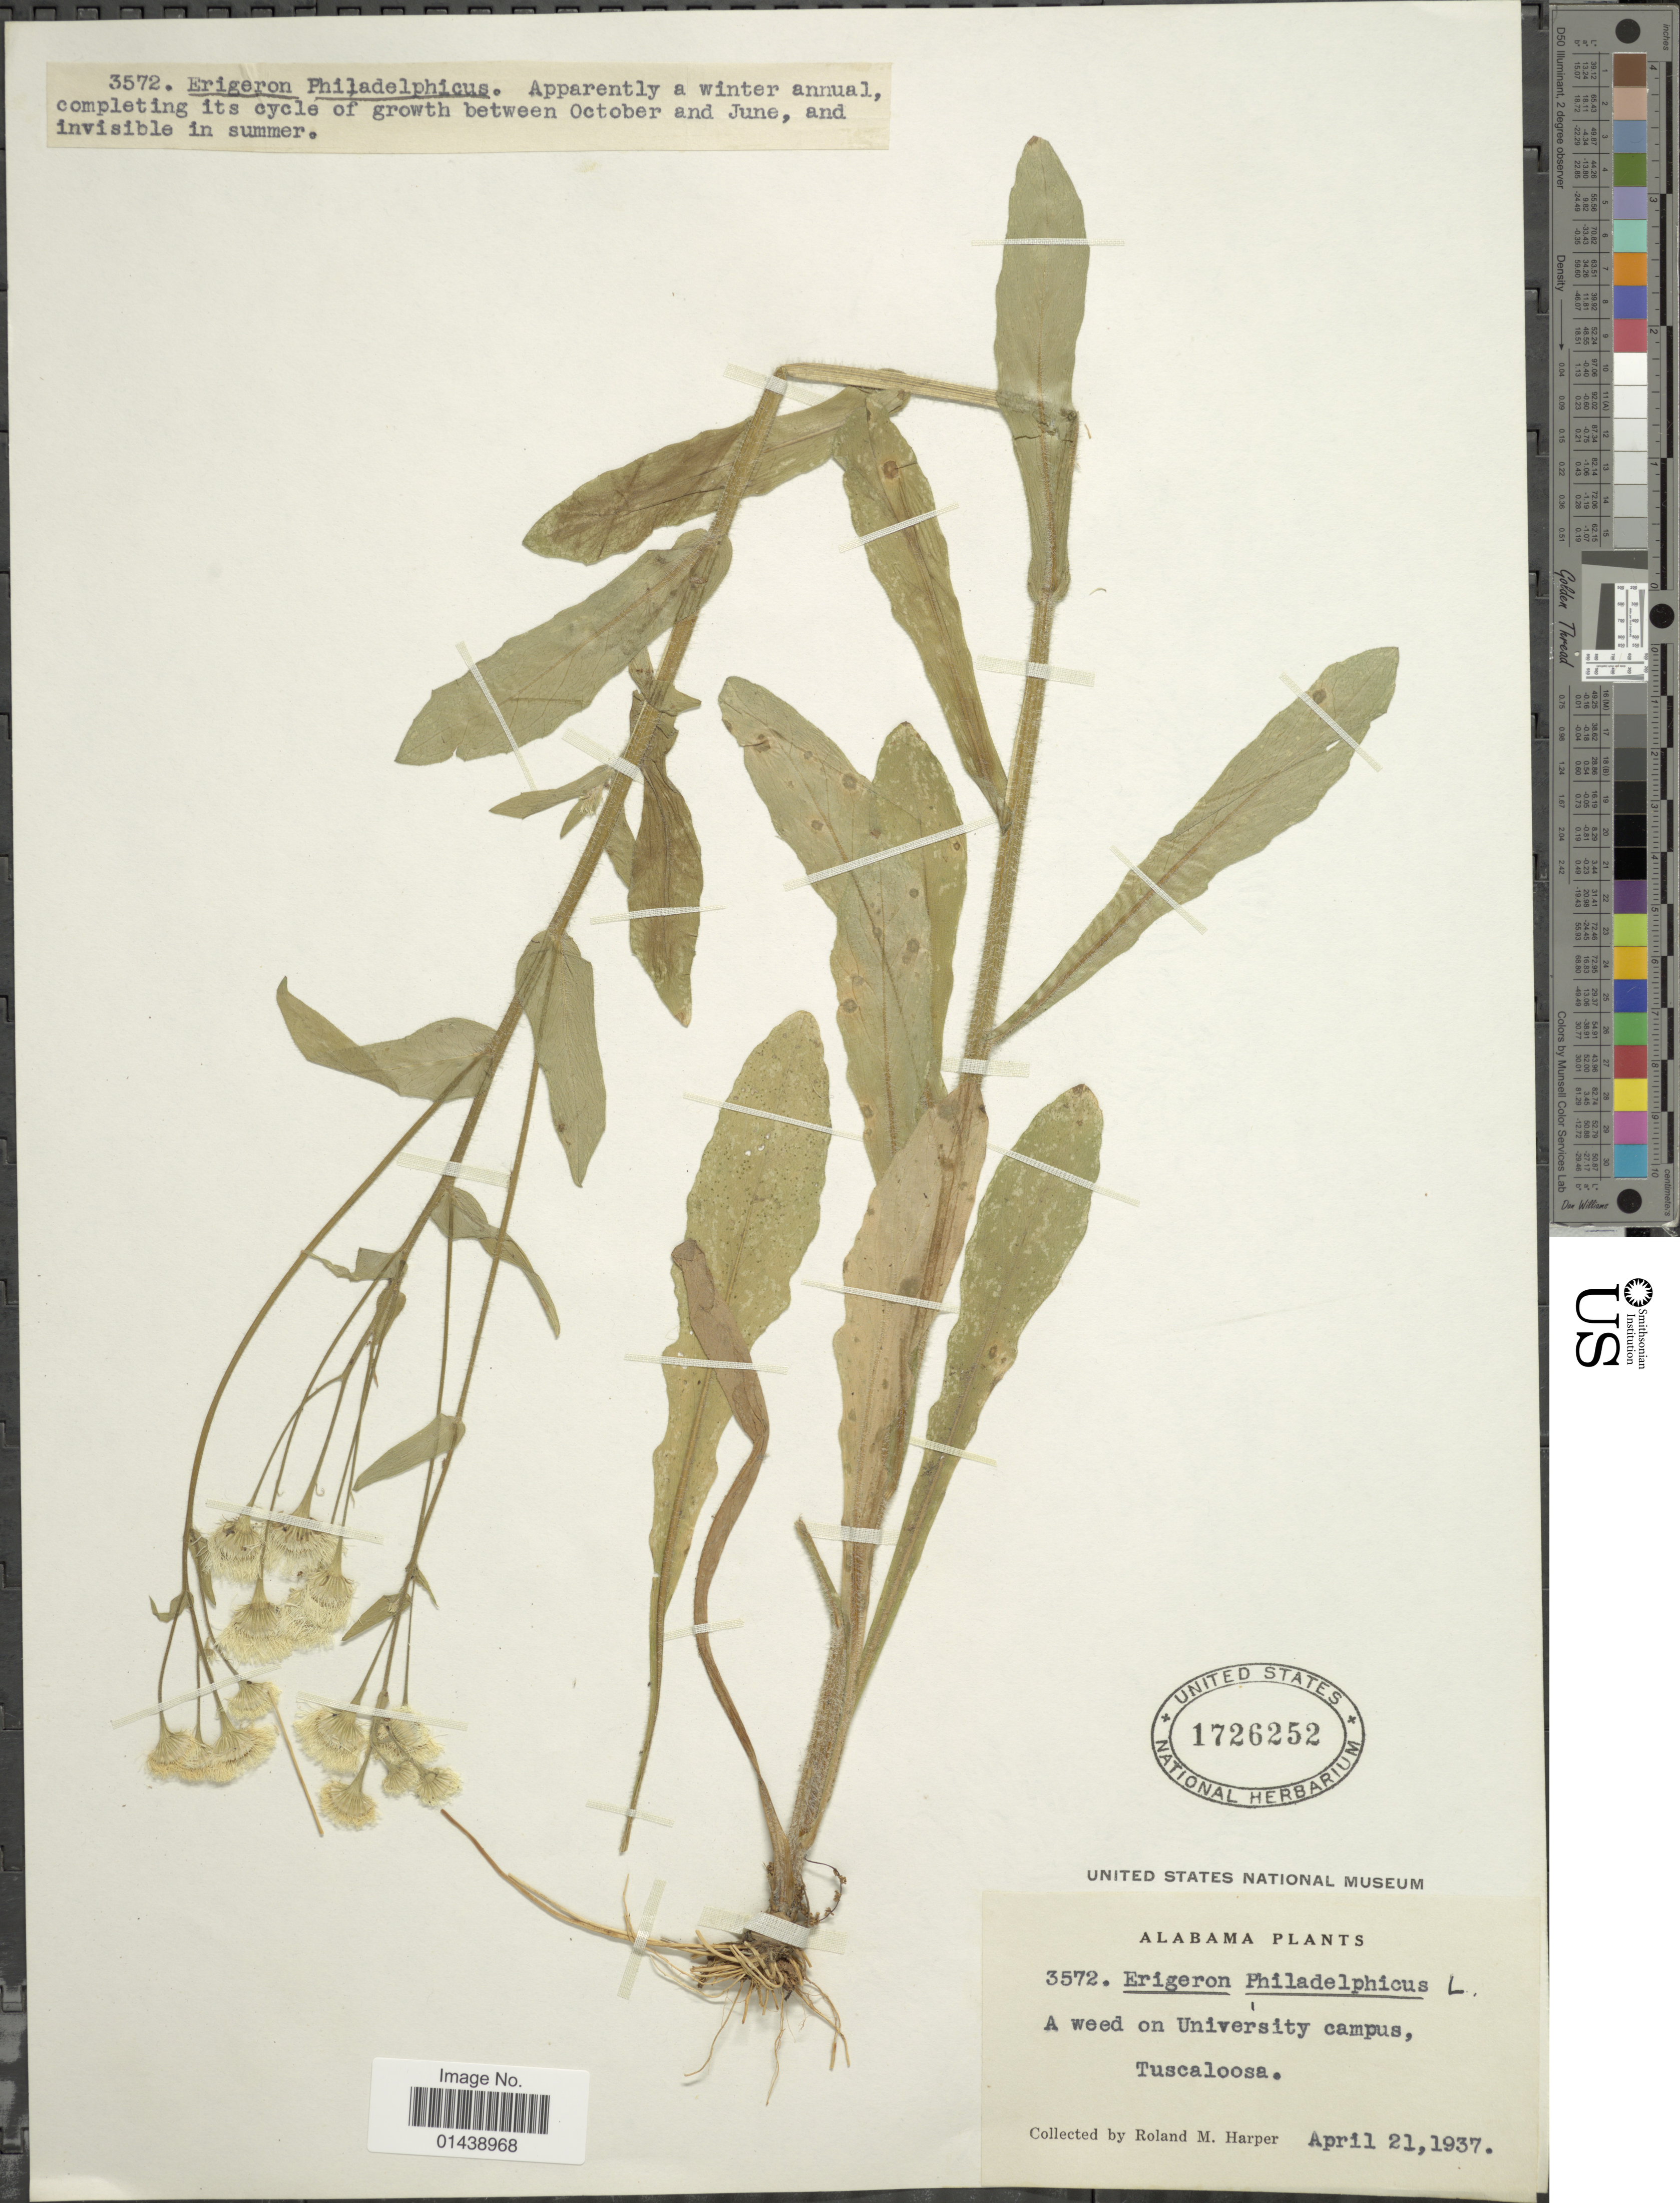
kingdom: Plantae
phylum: Tracheophyta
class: Magnoliopsida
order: Asterales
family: Asteraceae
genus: Erigeron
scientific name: Erigeron philadelphicus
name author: L.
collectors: R. M. Harper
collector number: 3572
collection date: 1937-04-21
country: United States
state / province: Alabama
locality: University Campus. Tuscaloosa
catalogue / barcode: US 1726252